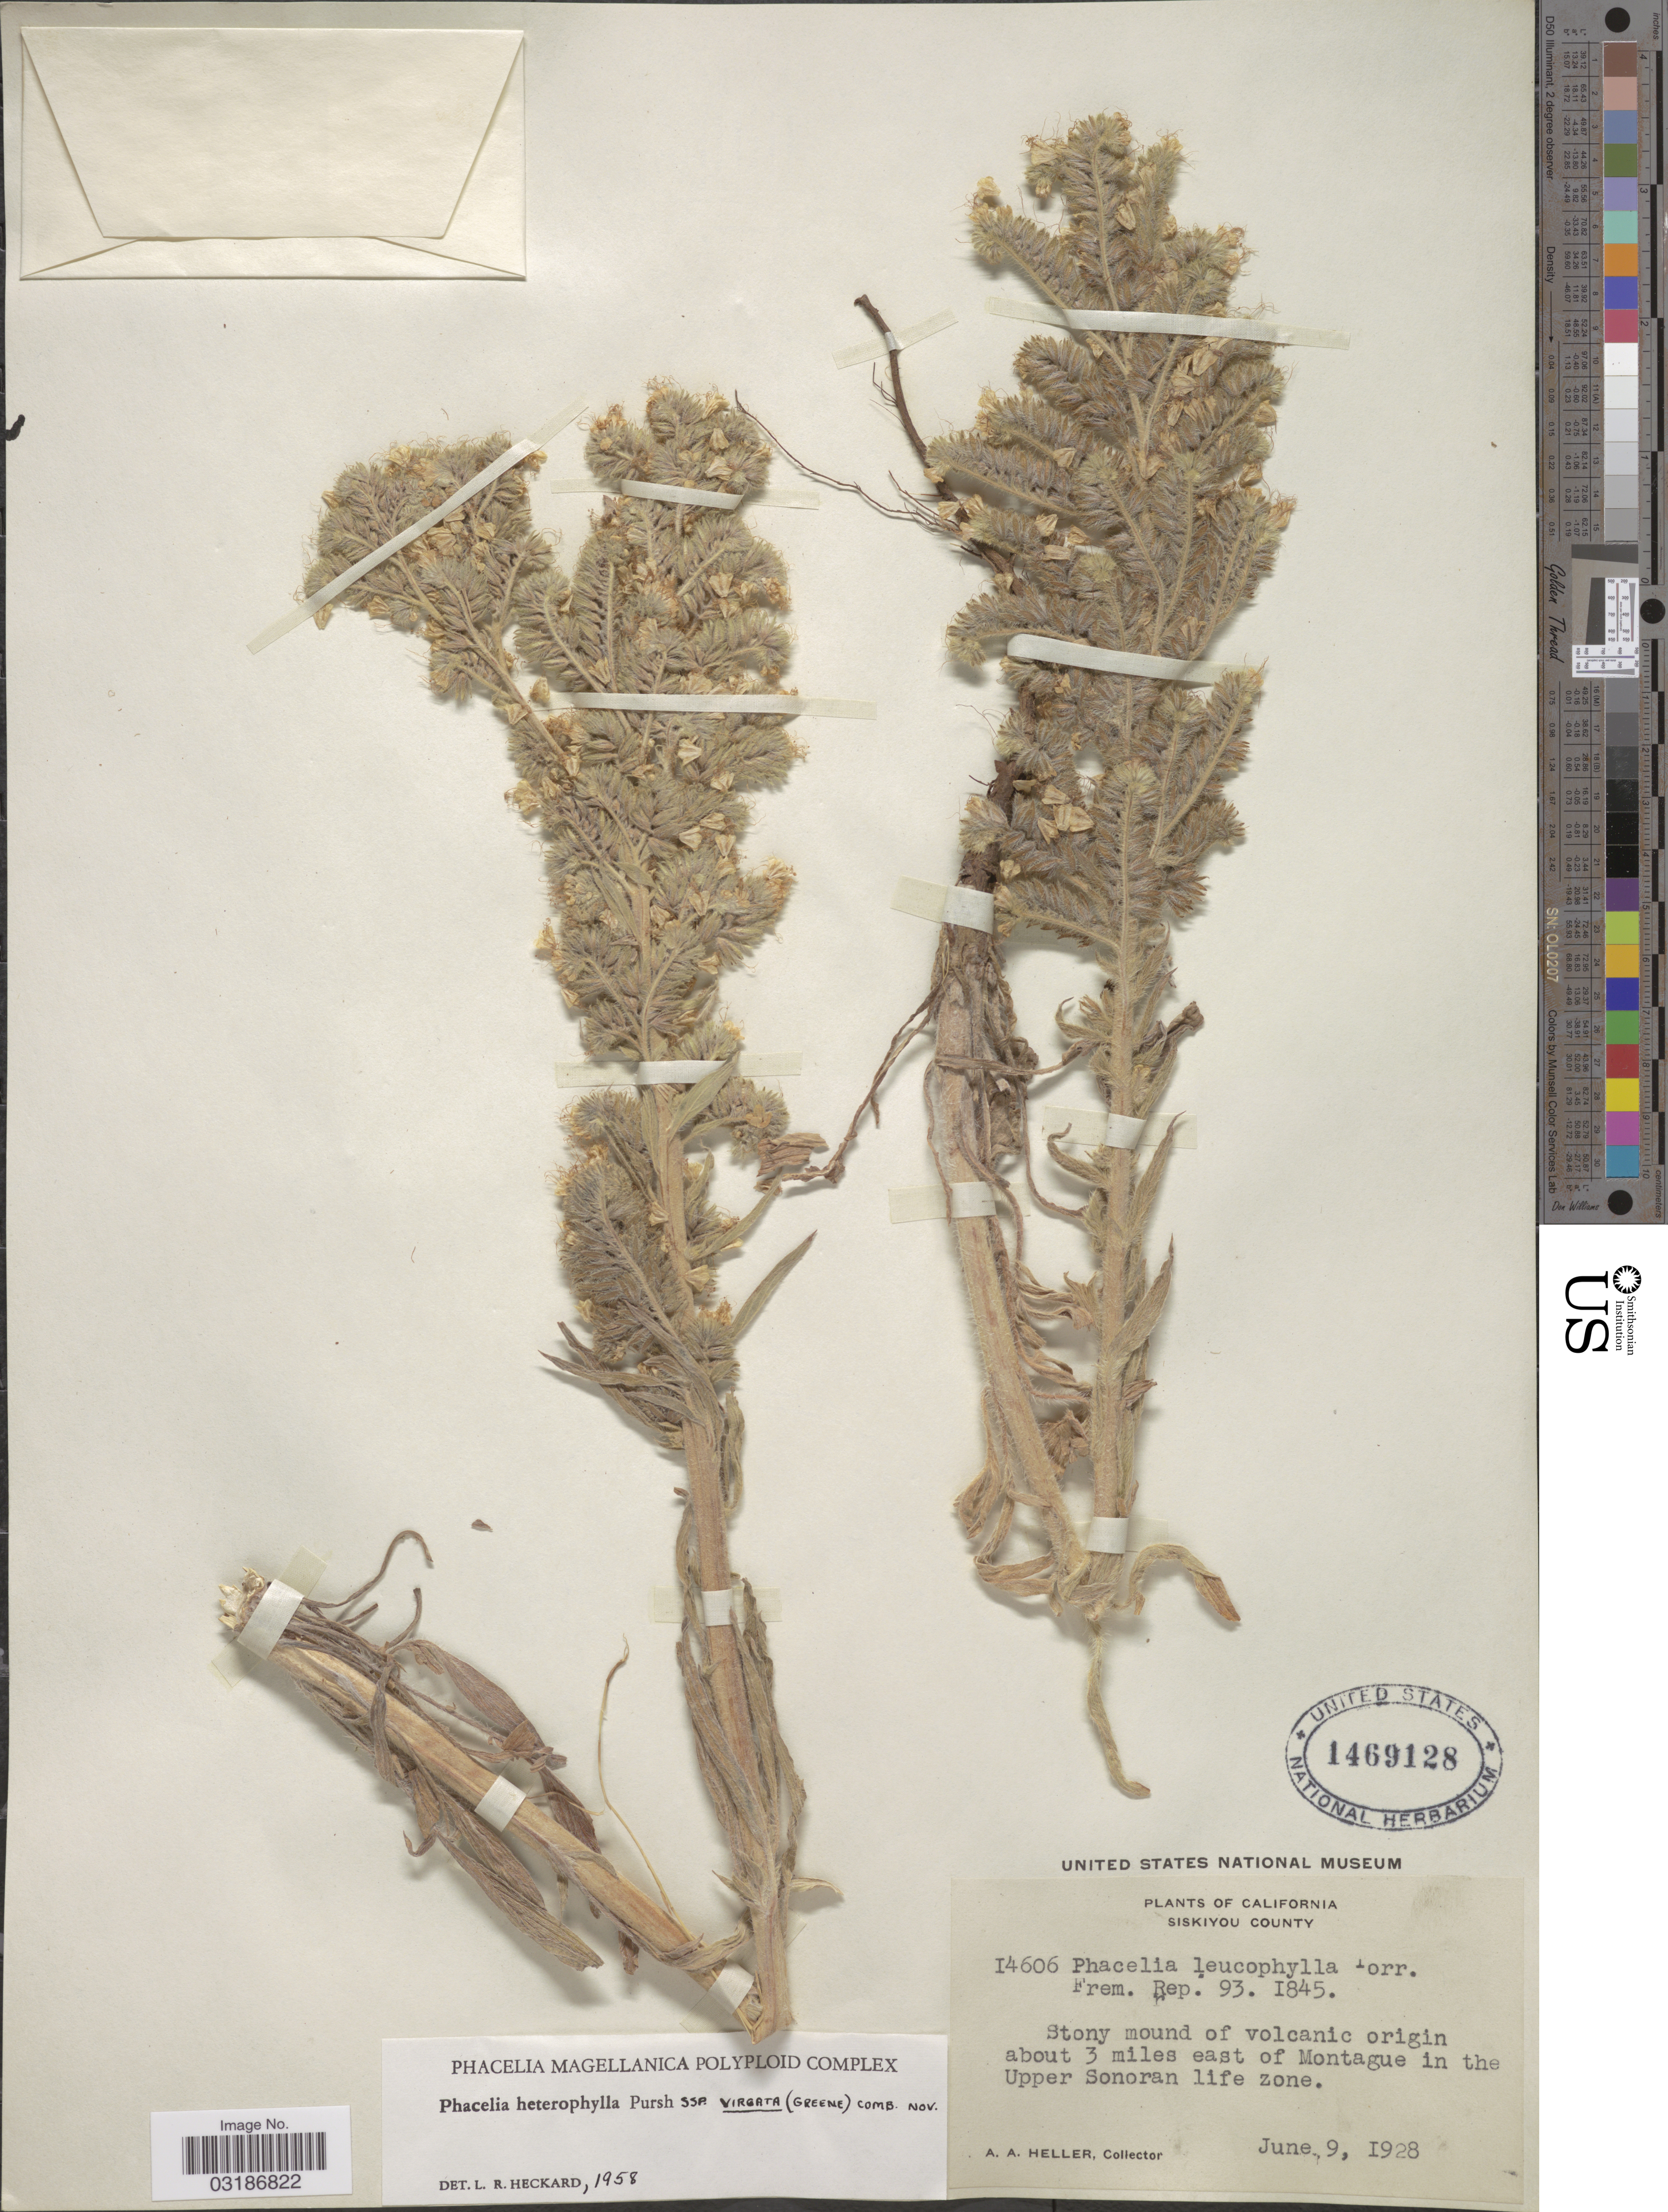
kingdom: Plantae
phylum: Tracheophyta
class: Magnoliopsida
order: Boraginales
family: Hydrophyllaceae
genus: Phacelia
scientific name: Phacelia heterophylla subsp. virgata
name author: (Greene) Heckard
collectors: A. A. Heller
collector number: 14606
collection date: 1928-06-09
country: United States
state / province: California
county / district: Siskiyou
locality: Siskiyou County. Stony mound of volcanic origin about 3 miles east of Montague in the Upper Sonoran life zone.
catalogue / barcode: US 1469128